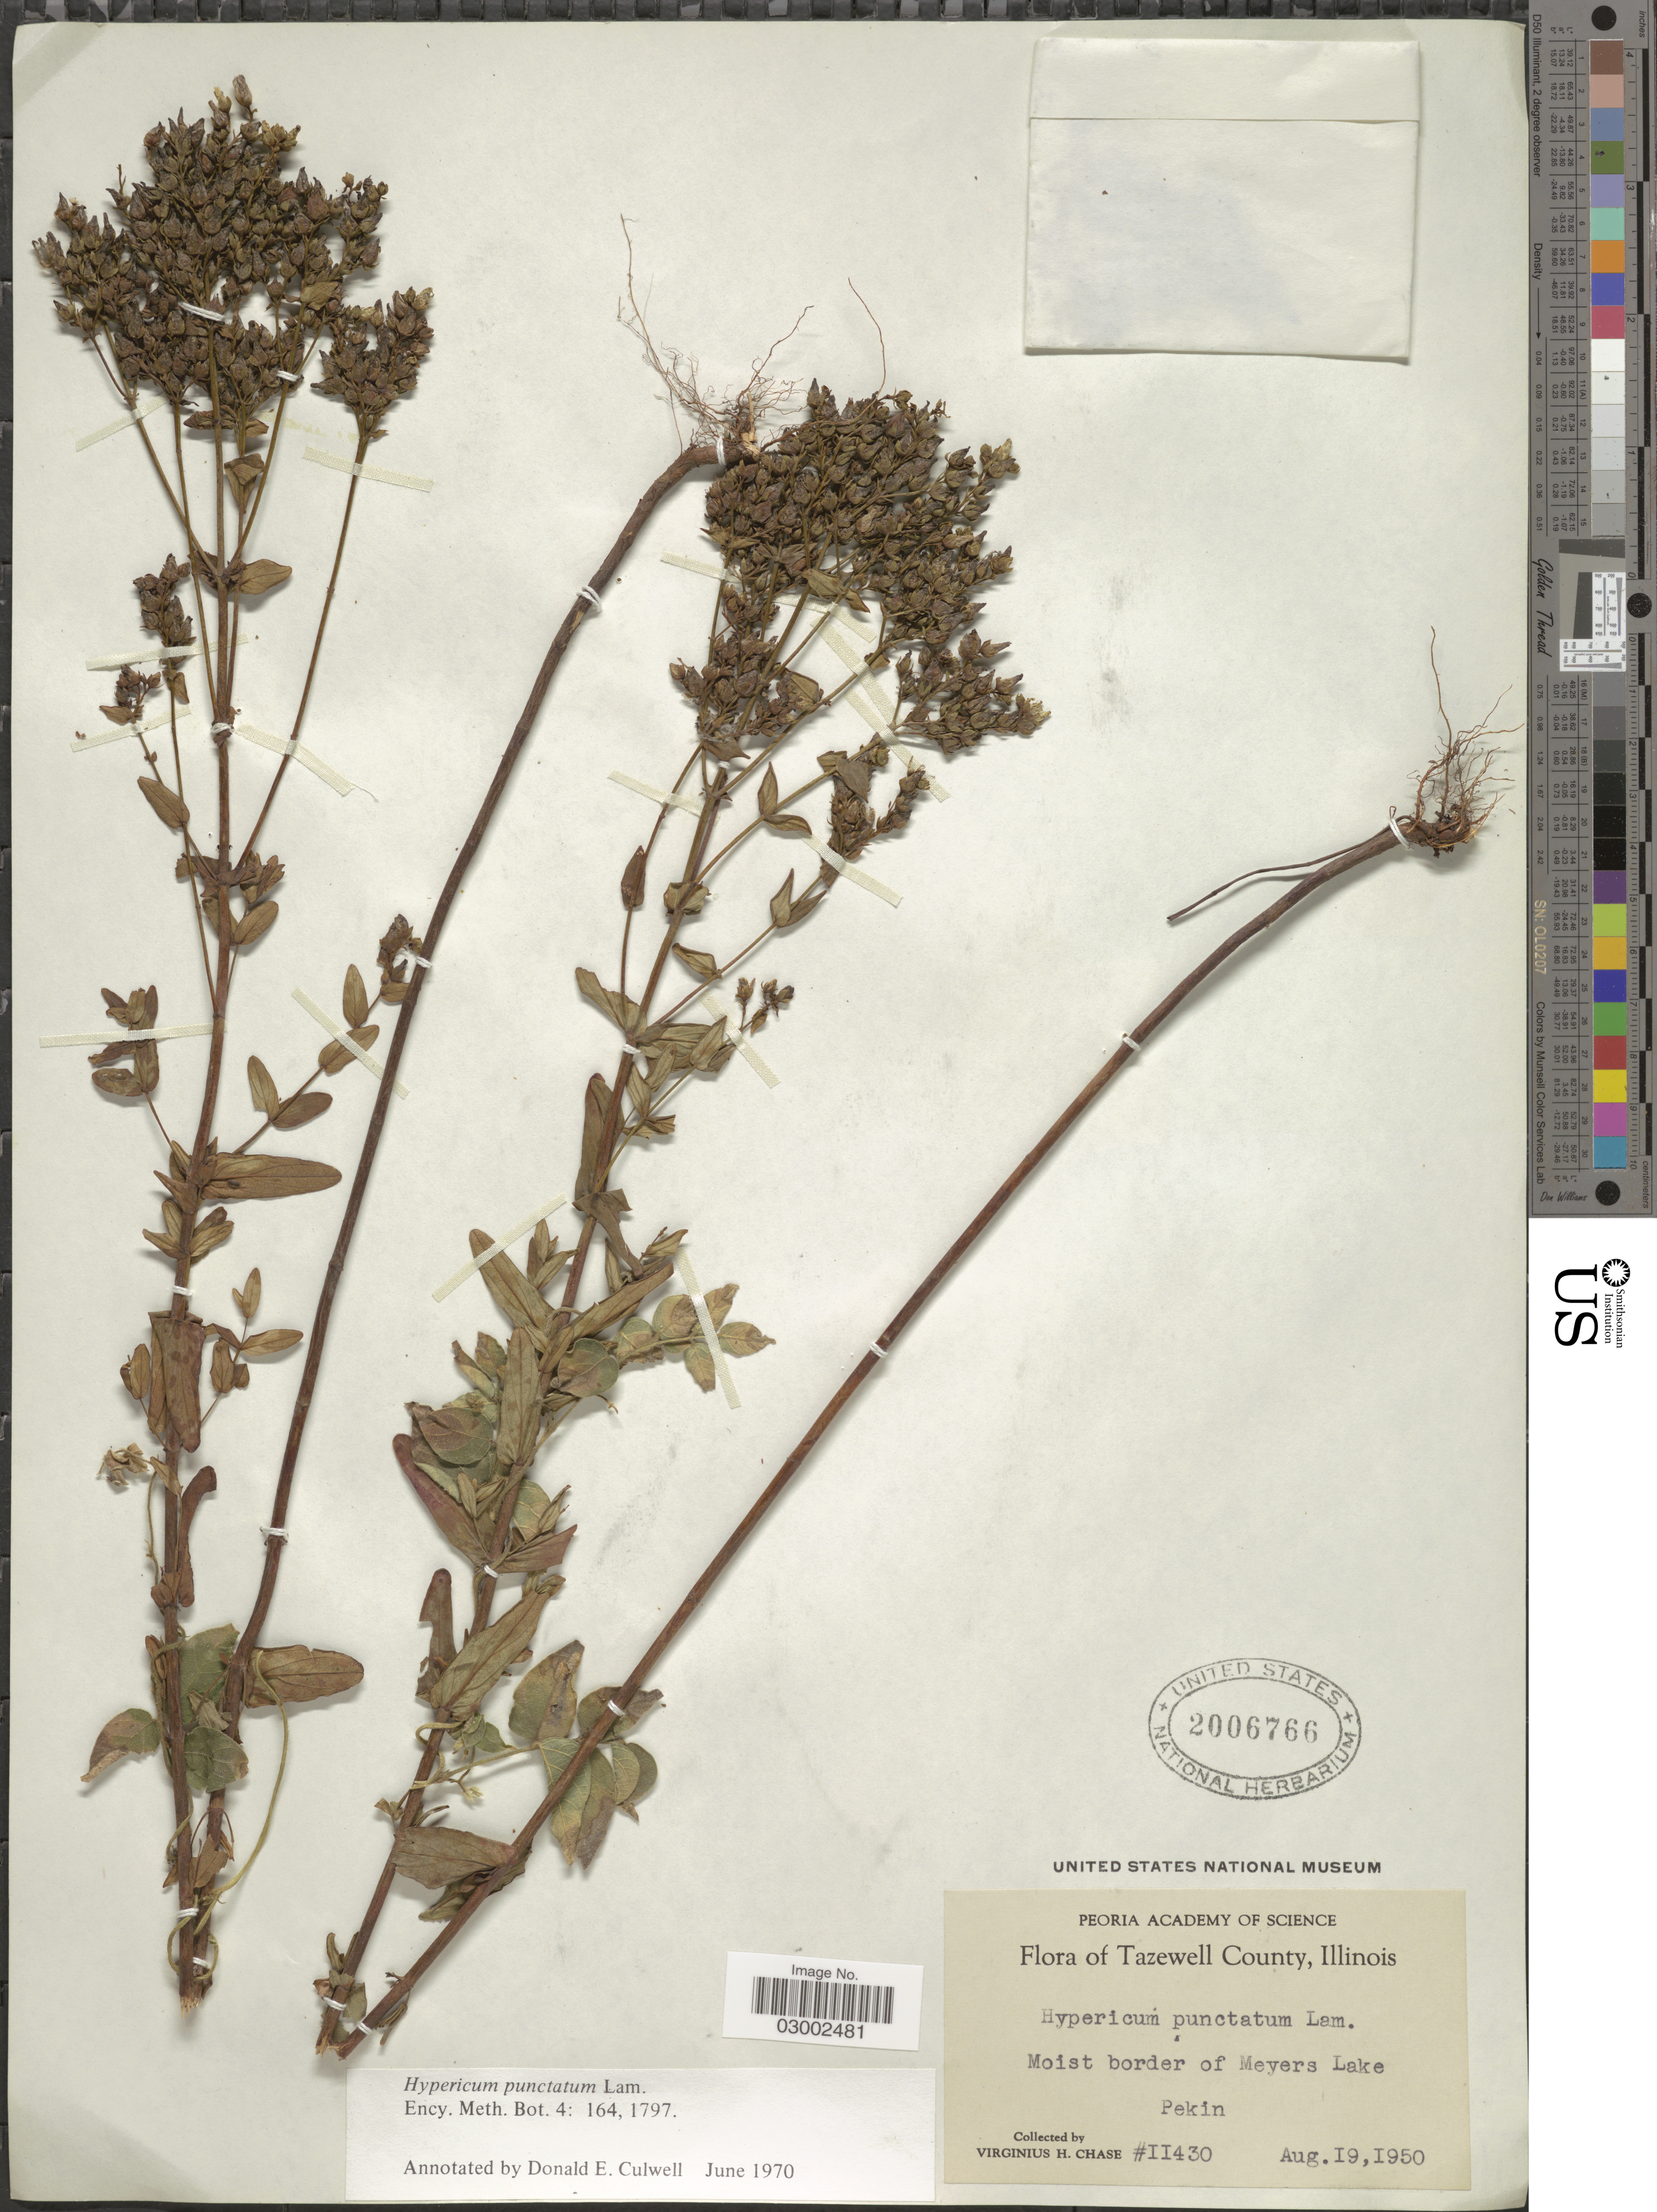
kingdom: Plantae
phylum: Tracheophyta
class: Magnoliopsida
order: Malpighiales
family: Hypericaceae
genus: Hypericum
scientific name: Hypericum punctatum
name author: Lam.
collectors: V. H. Chase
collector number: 11430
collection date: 1950-08-19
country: United States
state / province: Illinois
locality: Tazewell County. Moist border of Meyers Lake Pekin.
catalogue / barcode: US 2006766